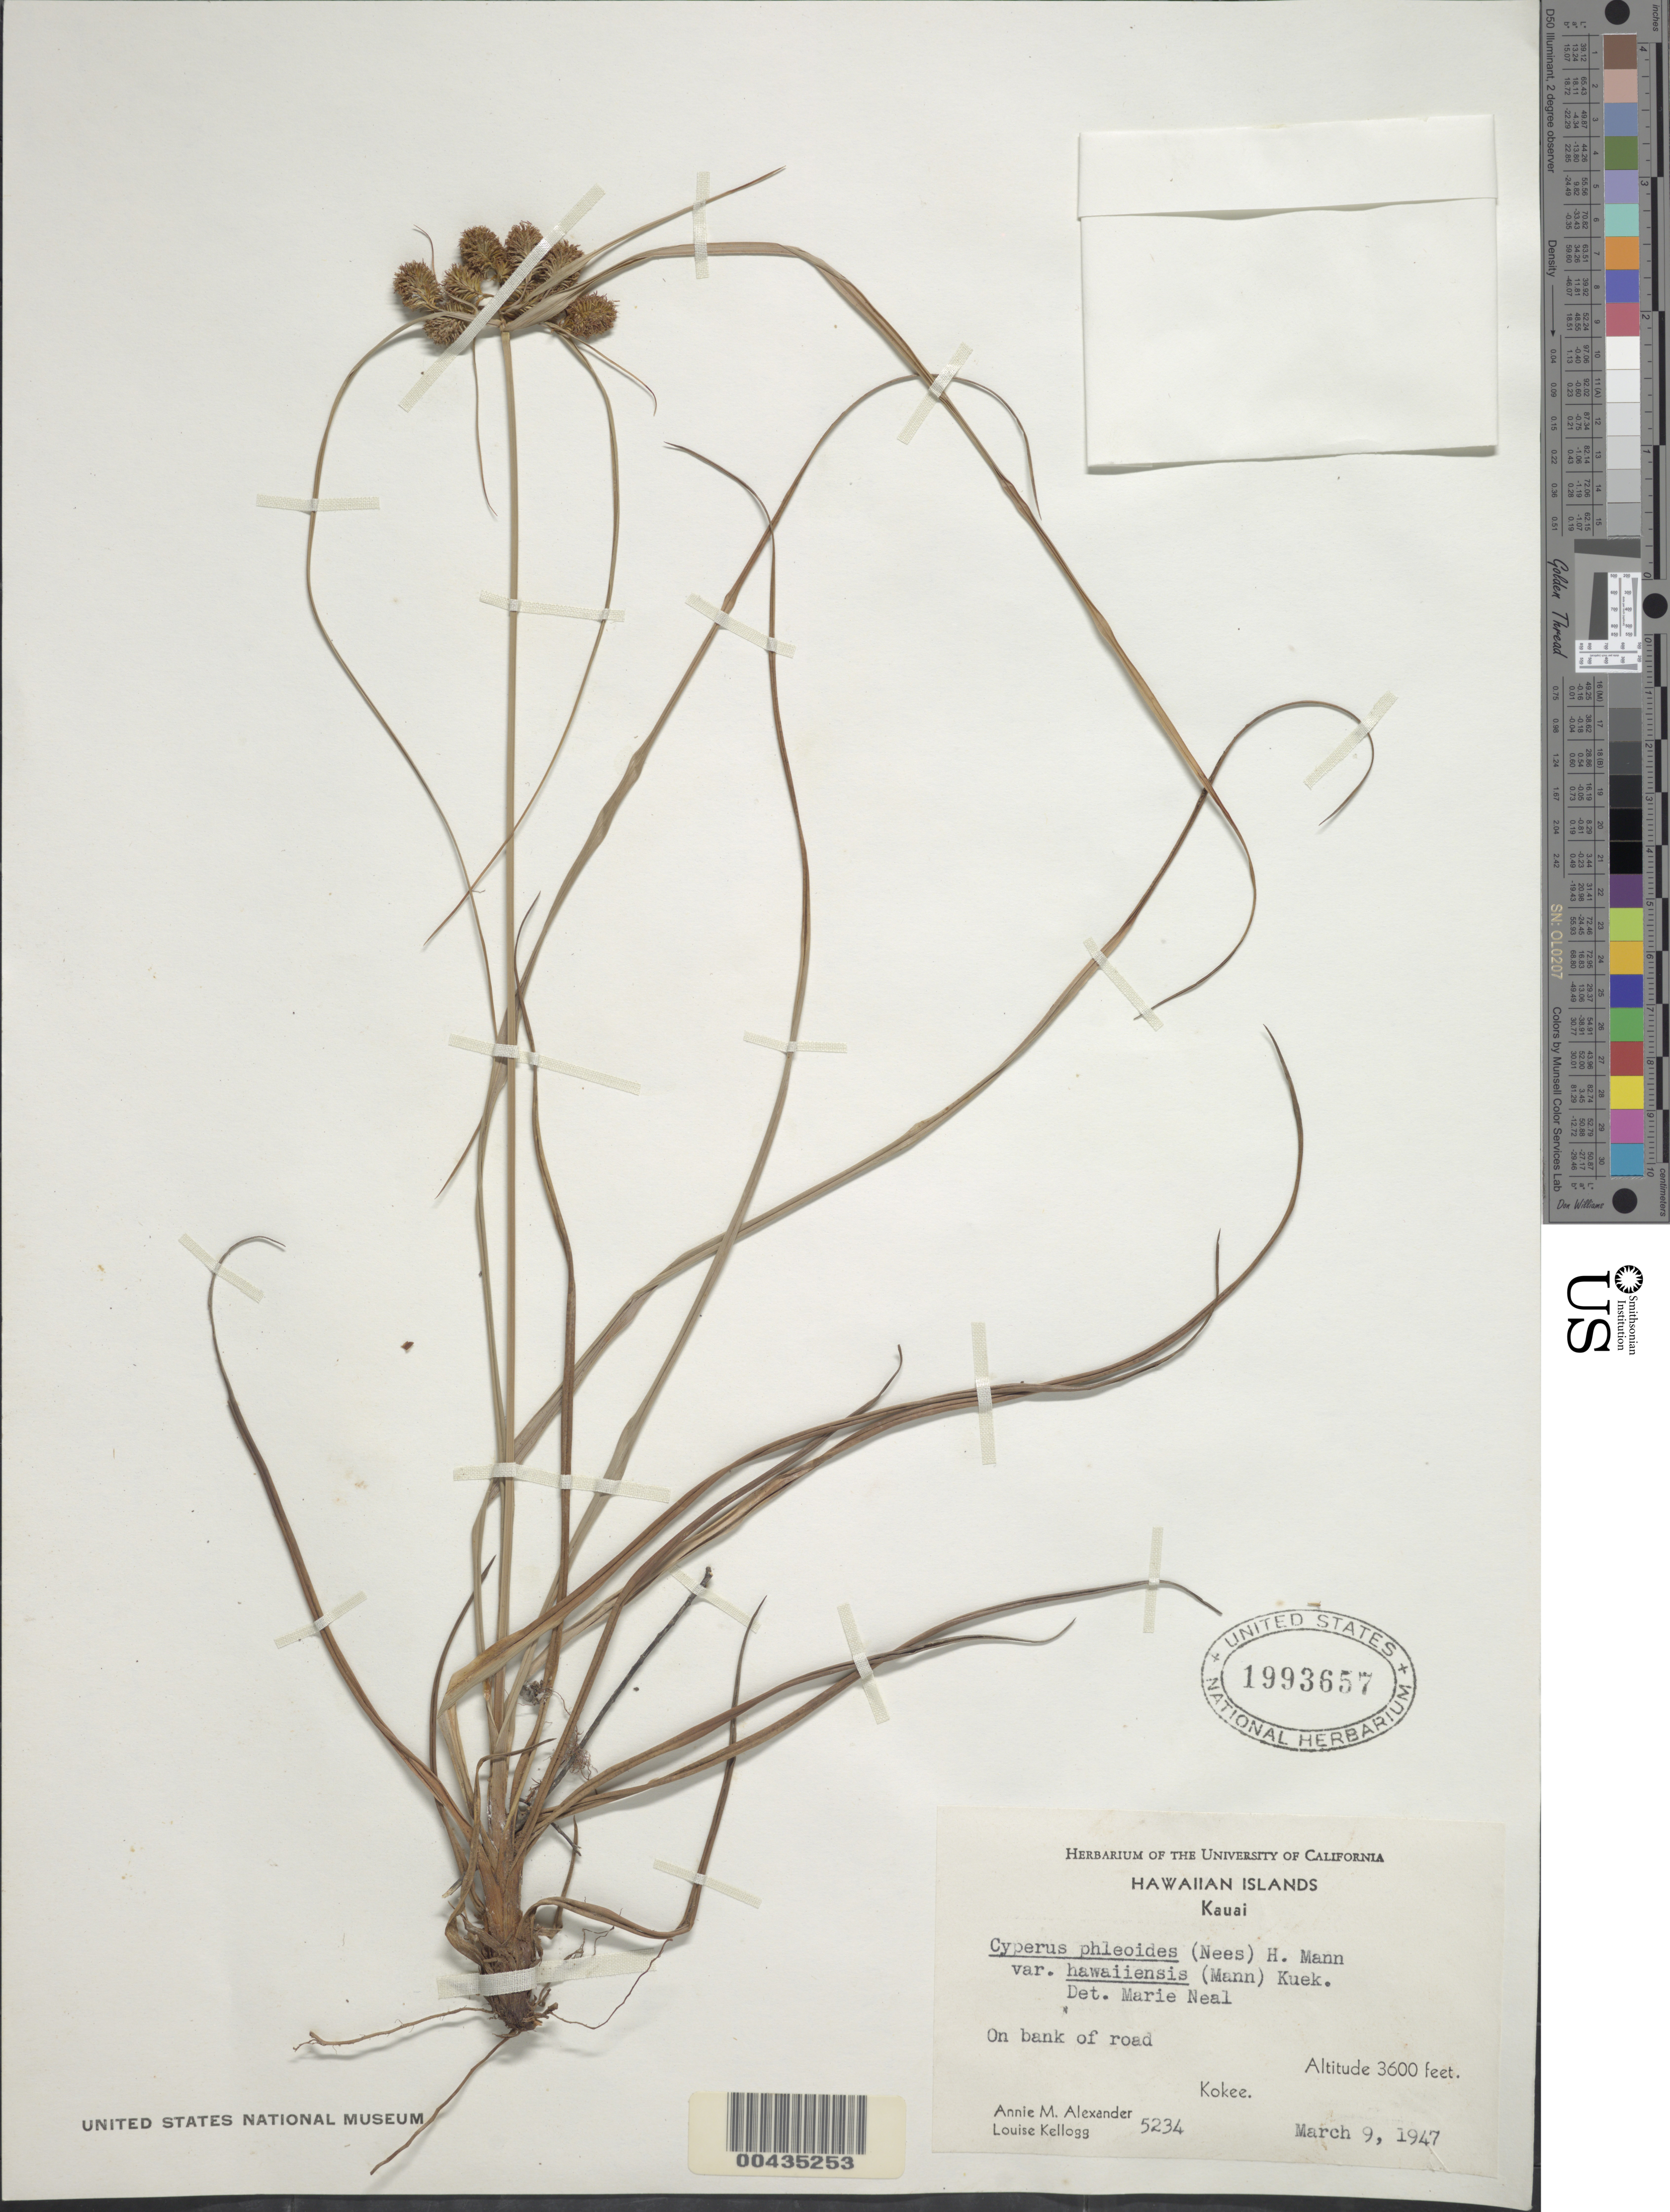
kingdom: Plantae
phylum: Tracheophyta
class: Liliopsida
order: Poales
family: Cyperaceae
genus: Cyperus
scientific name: Cyperus phleoides var. hawaiiensis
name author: (H. Mann) Kük.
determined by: Neal, Marie C.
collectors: A. M. Alexander & L. Kellogg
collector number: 5234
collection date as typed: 9 Mar 1947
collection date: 1947-03-09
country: United States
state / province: Hawaii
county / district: Kauai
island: Kaua'i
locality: Kokee, Kauai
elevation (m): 1097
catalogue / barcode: US 1993657